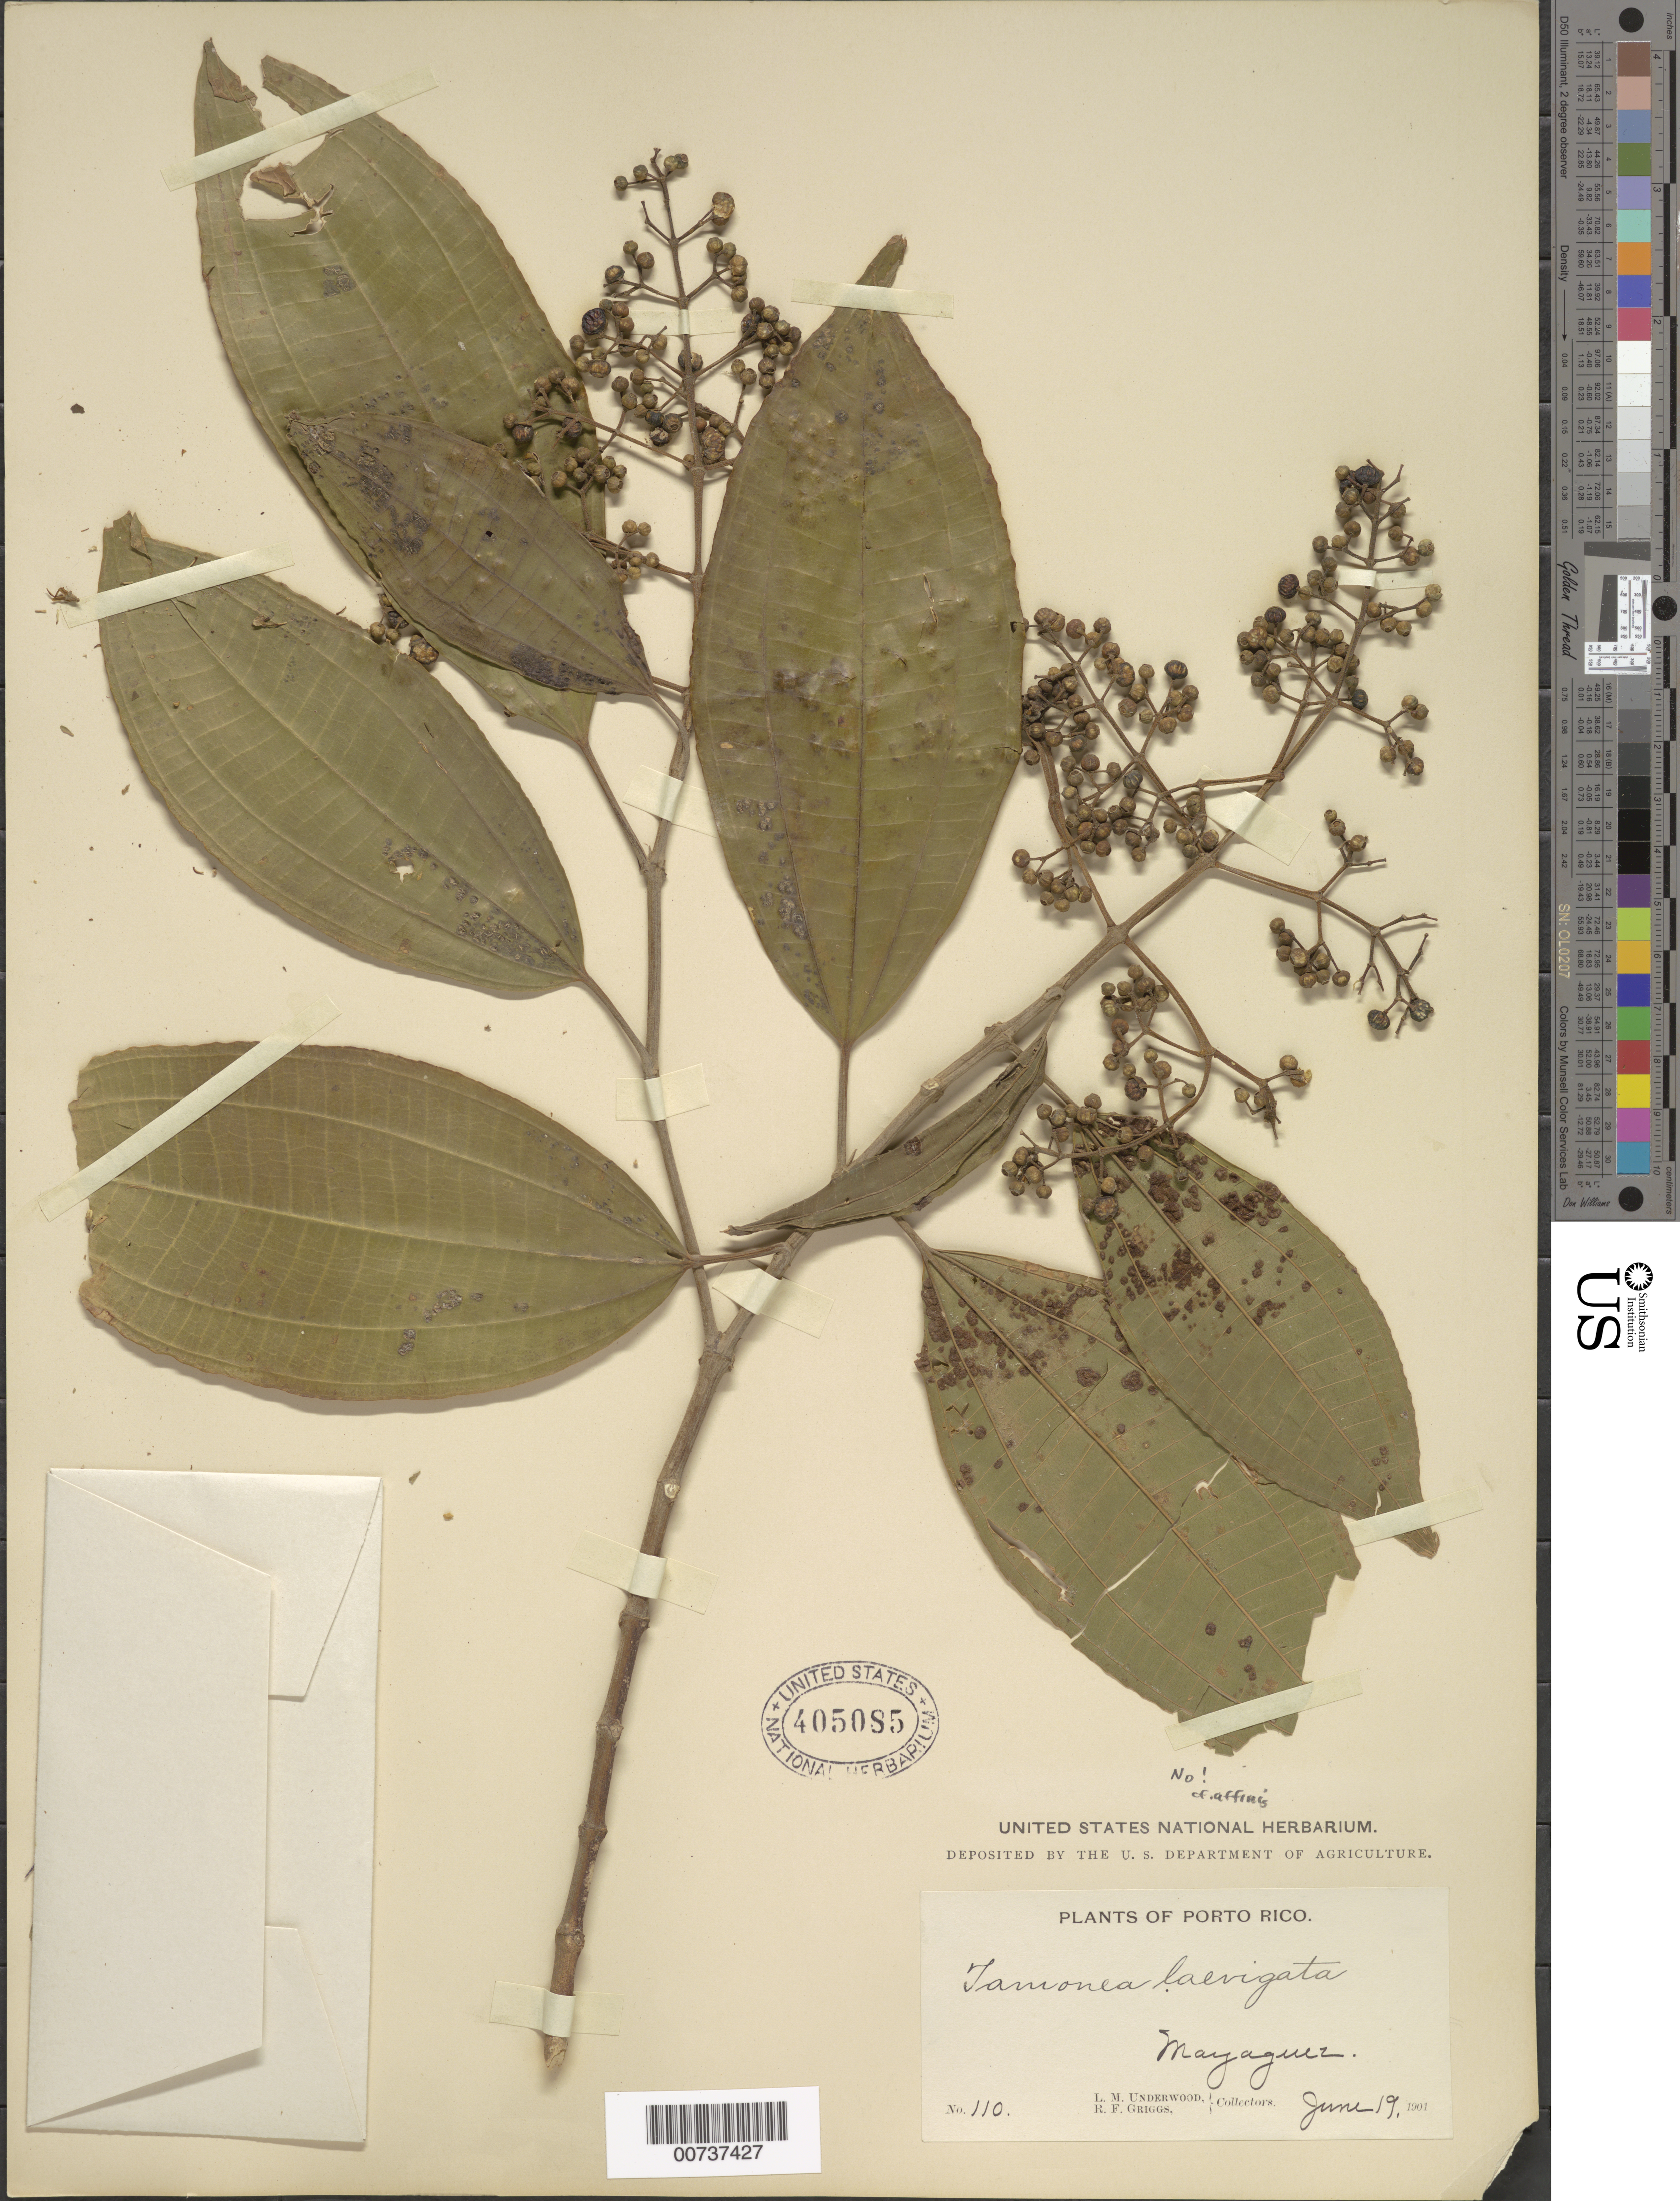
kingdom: Plantae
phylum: Tracheophyta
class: Magnoliopsida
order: Myrtales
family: Melastomataceae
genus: Miconia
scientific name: Miconia laevigata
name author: (L.) D. Don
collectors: L. M. Underwood & R. F. Griggs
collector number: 110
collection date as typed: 19 Jun 1901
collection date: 1901-06-19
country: Puerto Rico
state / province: Mayagüez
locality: Mayaguez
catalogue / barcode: US 405085